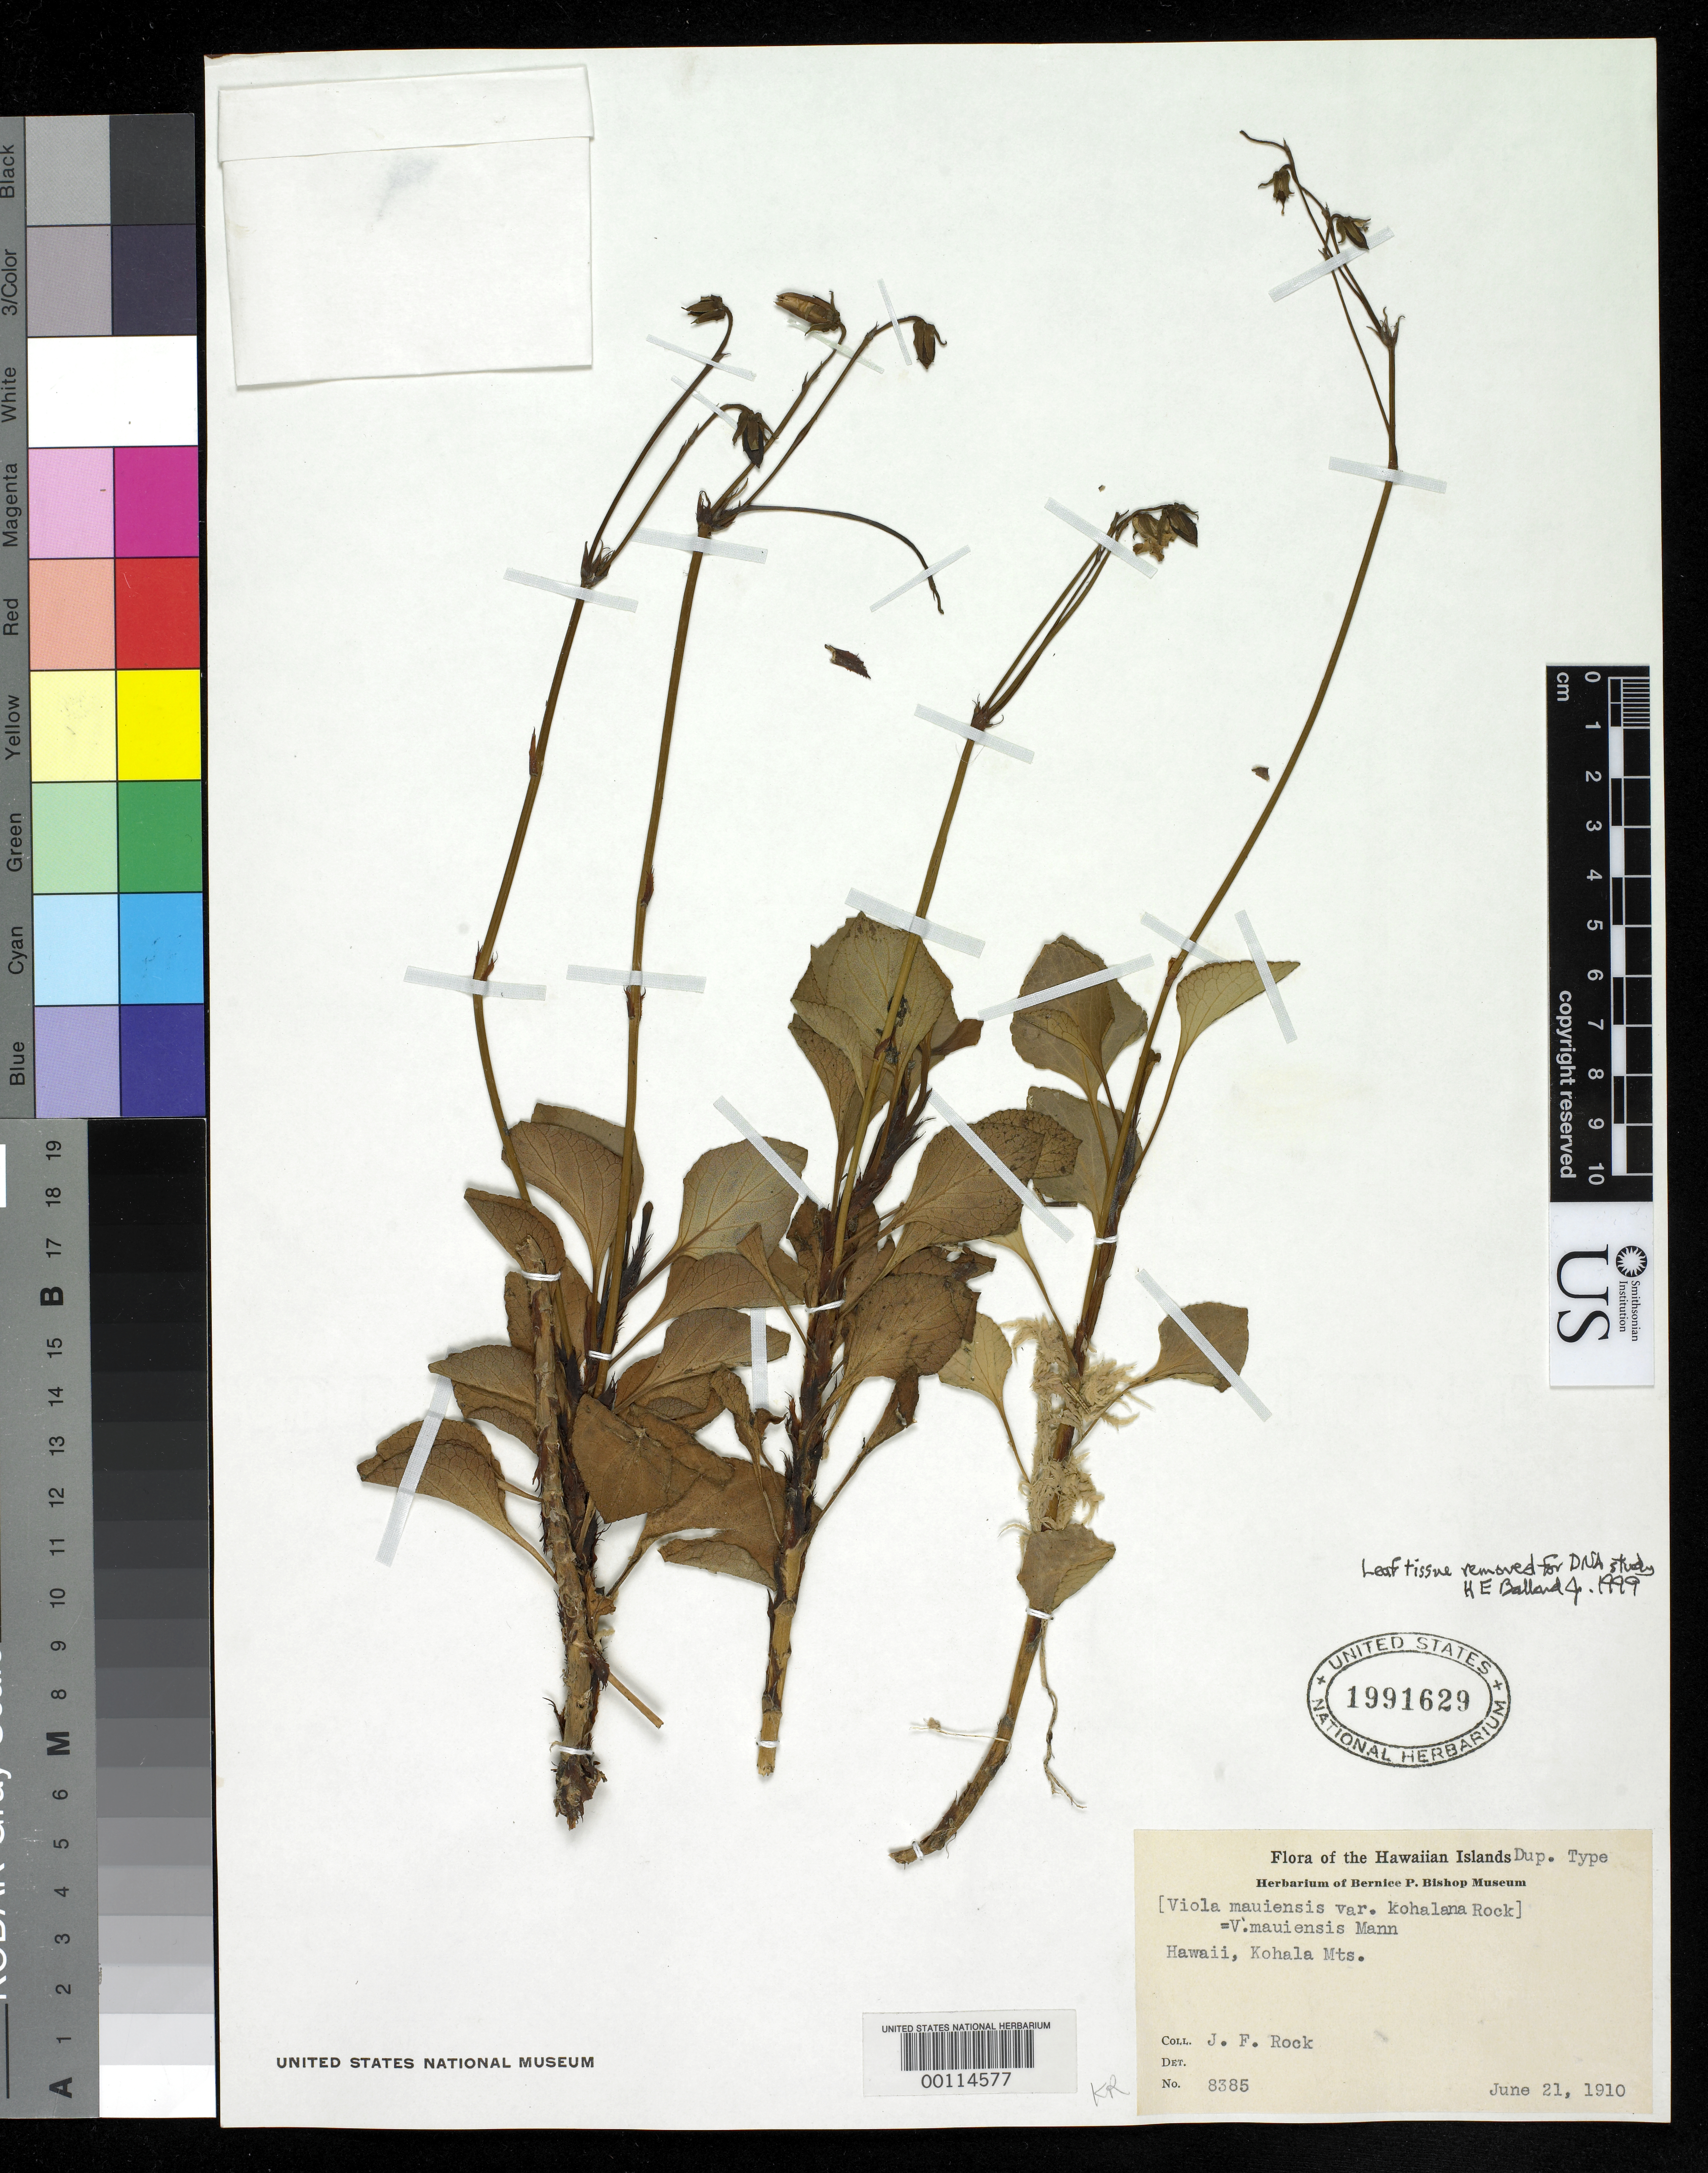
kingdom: Plantae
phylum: Tracheophyta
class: Magnoliopsida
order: Malpighiales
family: Violaceae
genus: Viola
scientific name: Viola maviensis var. kohalana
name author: Rock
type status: Isotype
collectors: J. F. Rock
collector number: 8385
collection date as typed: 21 Jun 1910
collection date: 1910-06-21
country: United States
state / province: Hawaii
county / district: Hawaii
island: Hawaii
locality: Kohala Mts.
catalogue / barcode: US 1991629